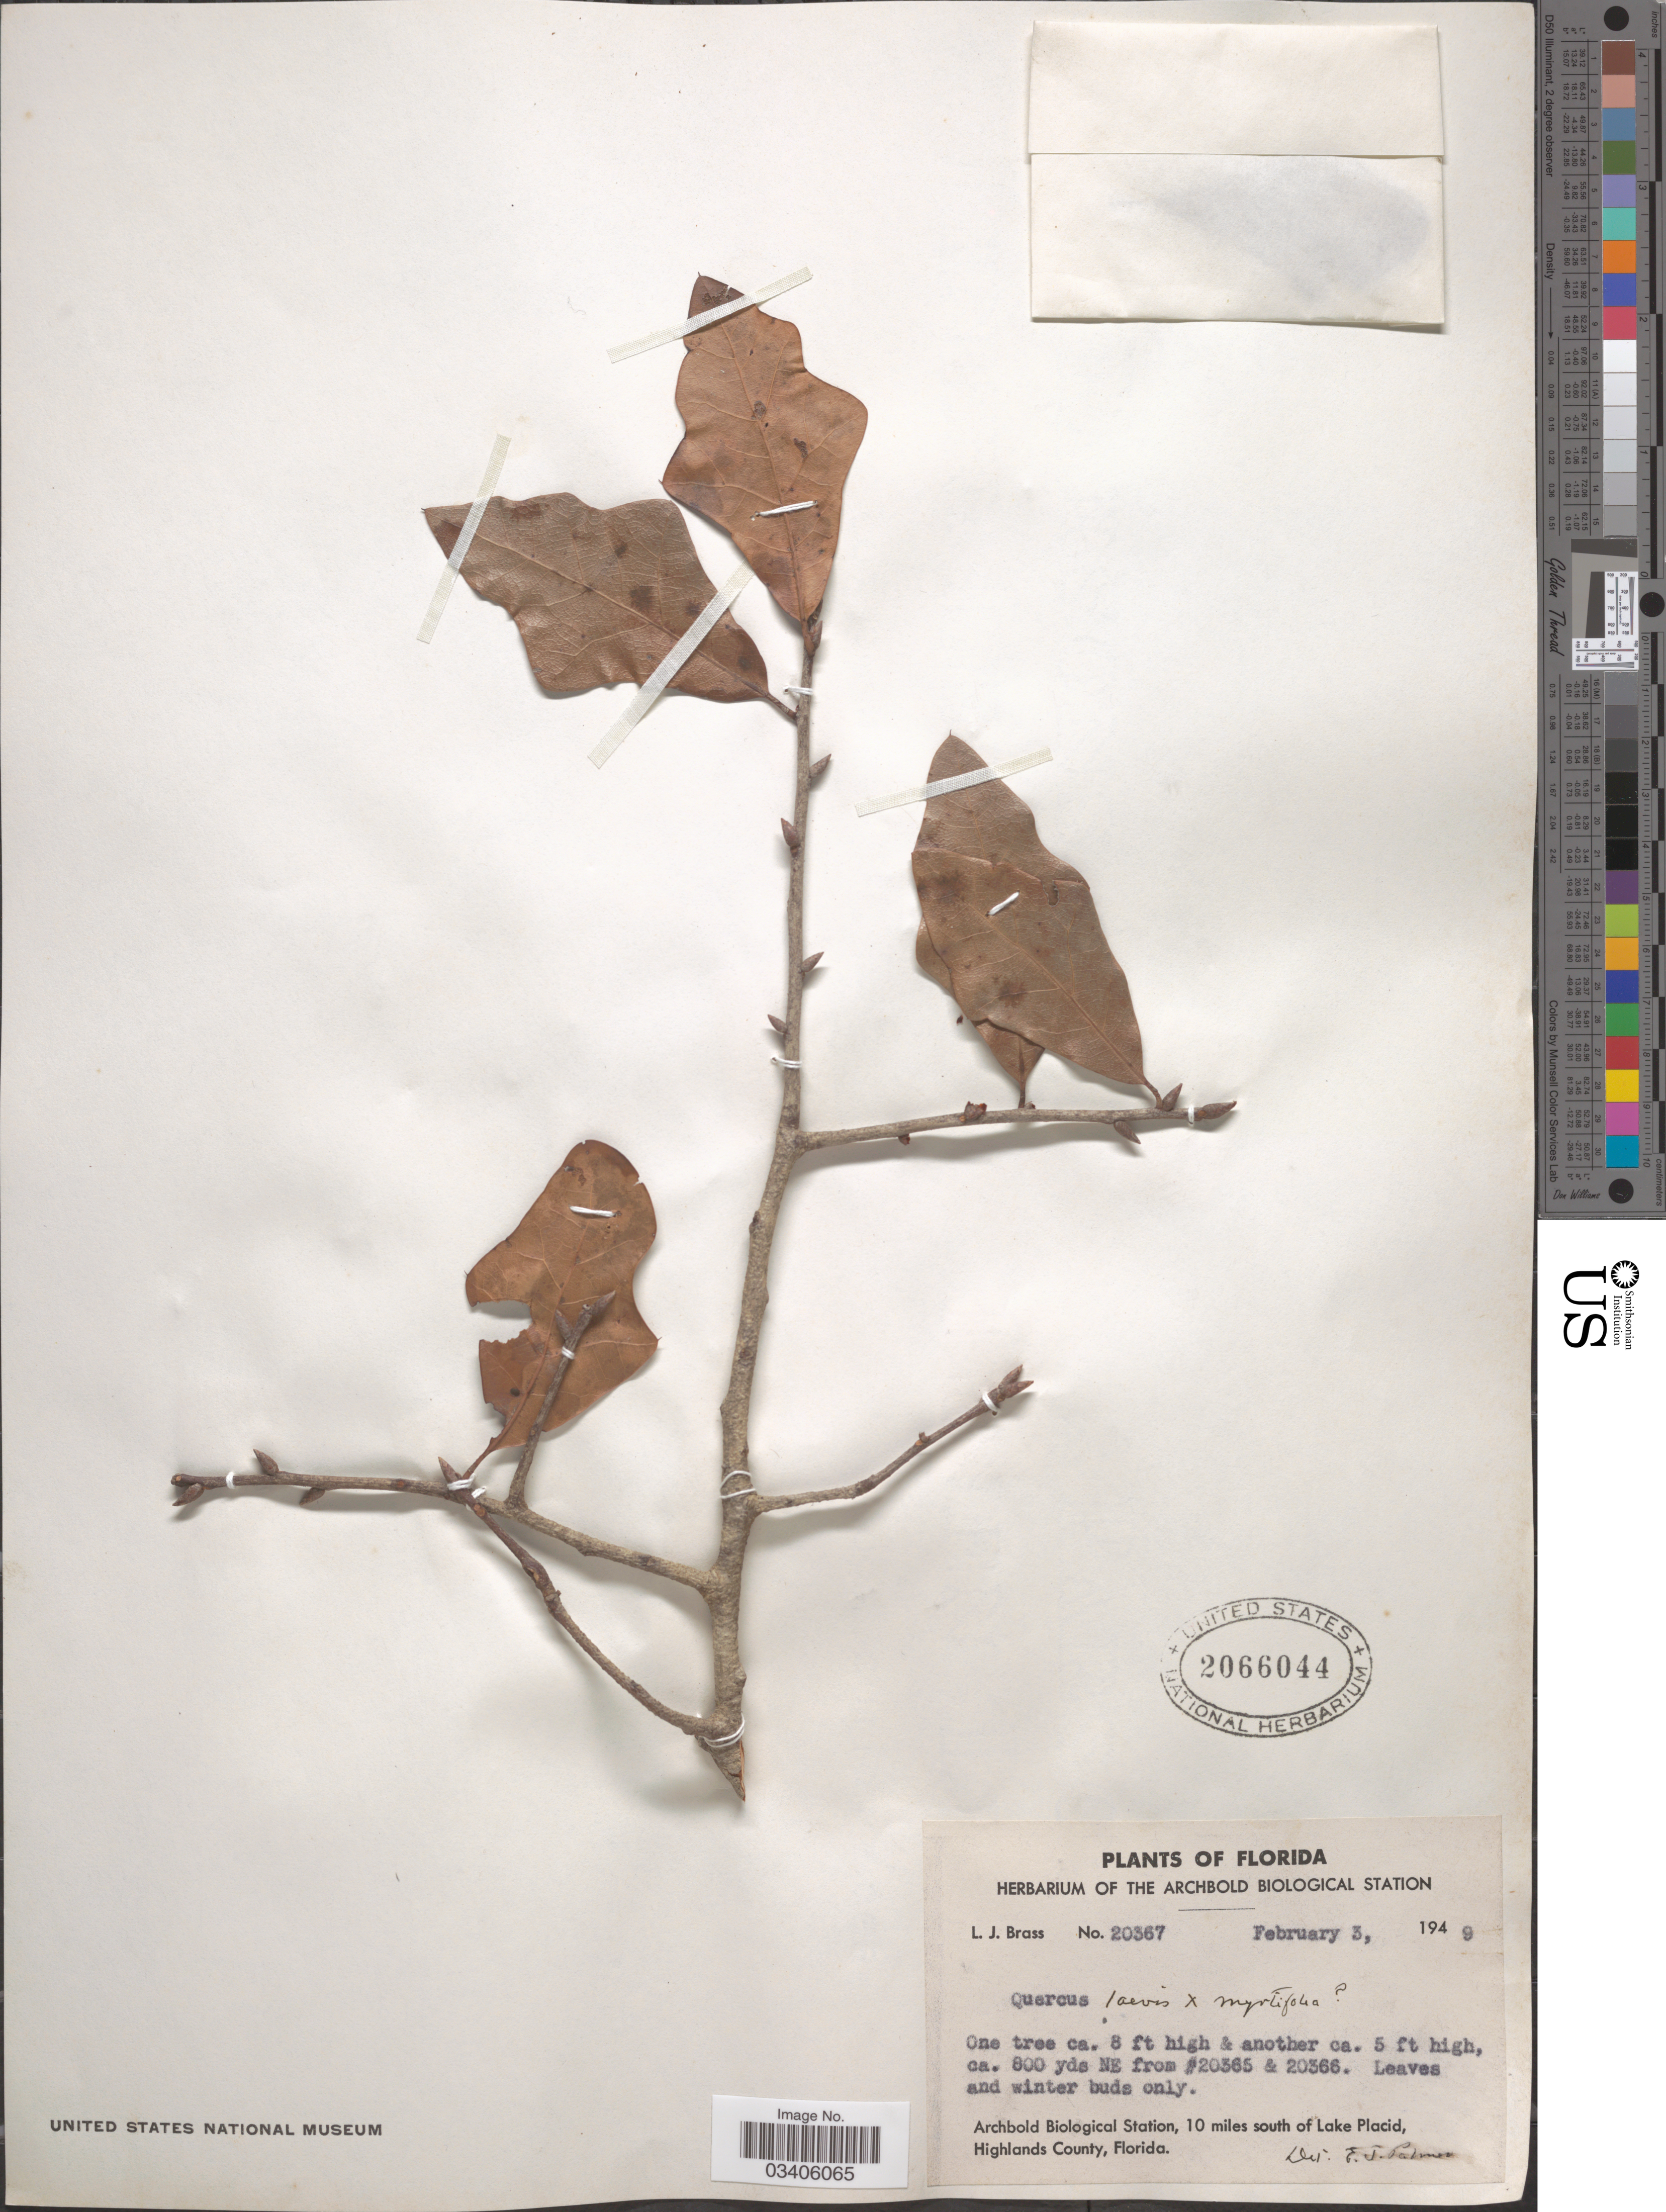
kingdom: Plantae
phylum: Tracheophyta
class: Magnoliopsida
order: Fagales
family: Fagaceae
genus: Quercus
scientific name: Quercus laevis x Q. myrtifolia Willd.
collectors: L. J. Brass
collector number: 20367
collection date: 1949-02-03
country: United States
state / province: Florida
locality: Archbold Biological Station, 10 miles south of Lake Placid, Highlands County.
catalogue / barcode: US 2066044